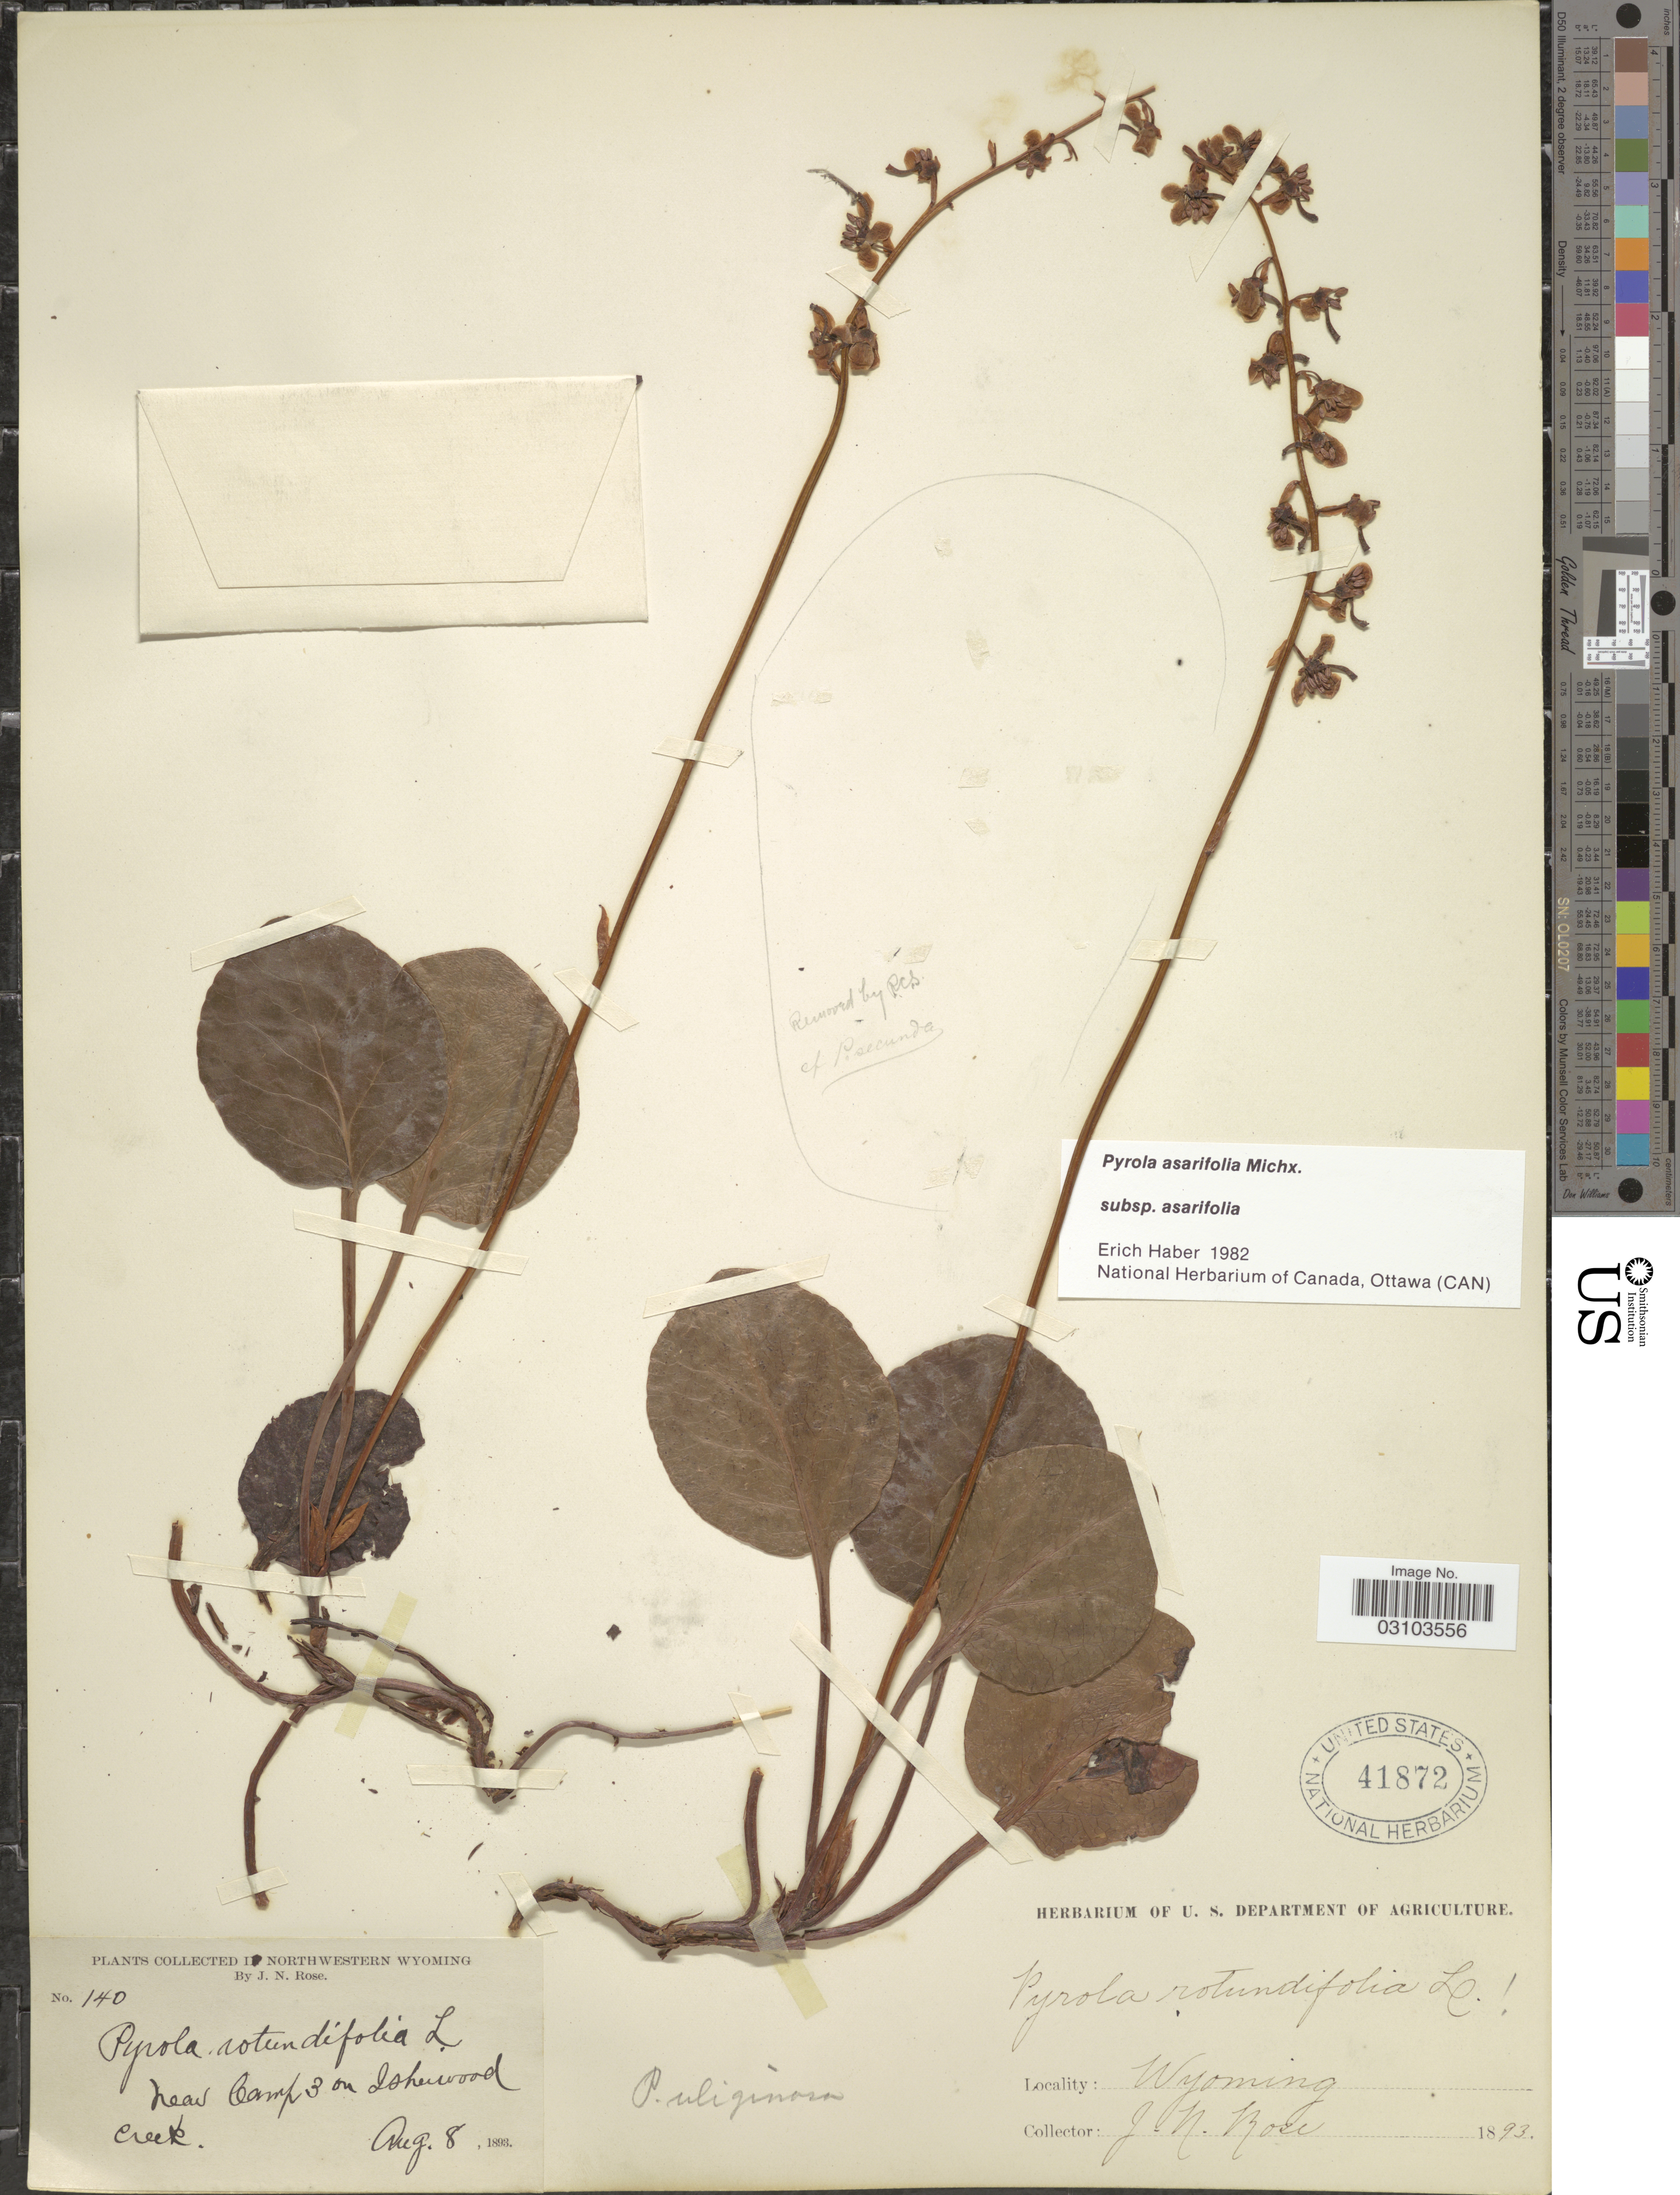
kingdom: Plantae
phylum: Tracheophyta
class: Magnoliopsida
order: Ericales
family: Ericaceae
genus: Pyrola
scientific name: Pyrola asarifolia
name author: Michx.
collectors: J. N. Rose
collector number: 140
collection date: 1893-08-08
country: United States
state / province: Wyoming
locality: Northwestern Wyoming, Near Camp 3 on Isherwood Creek.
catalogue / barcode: US 41872